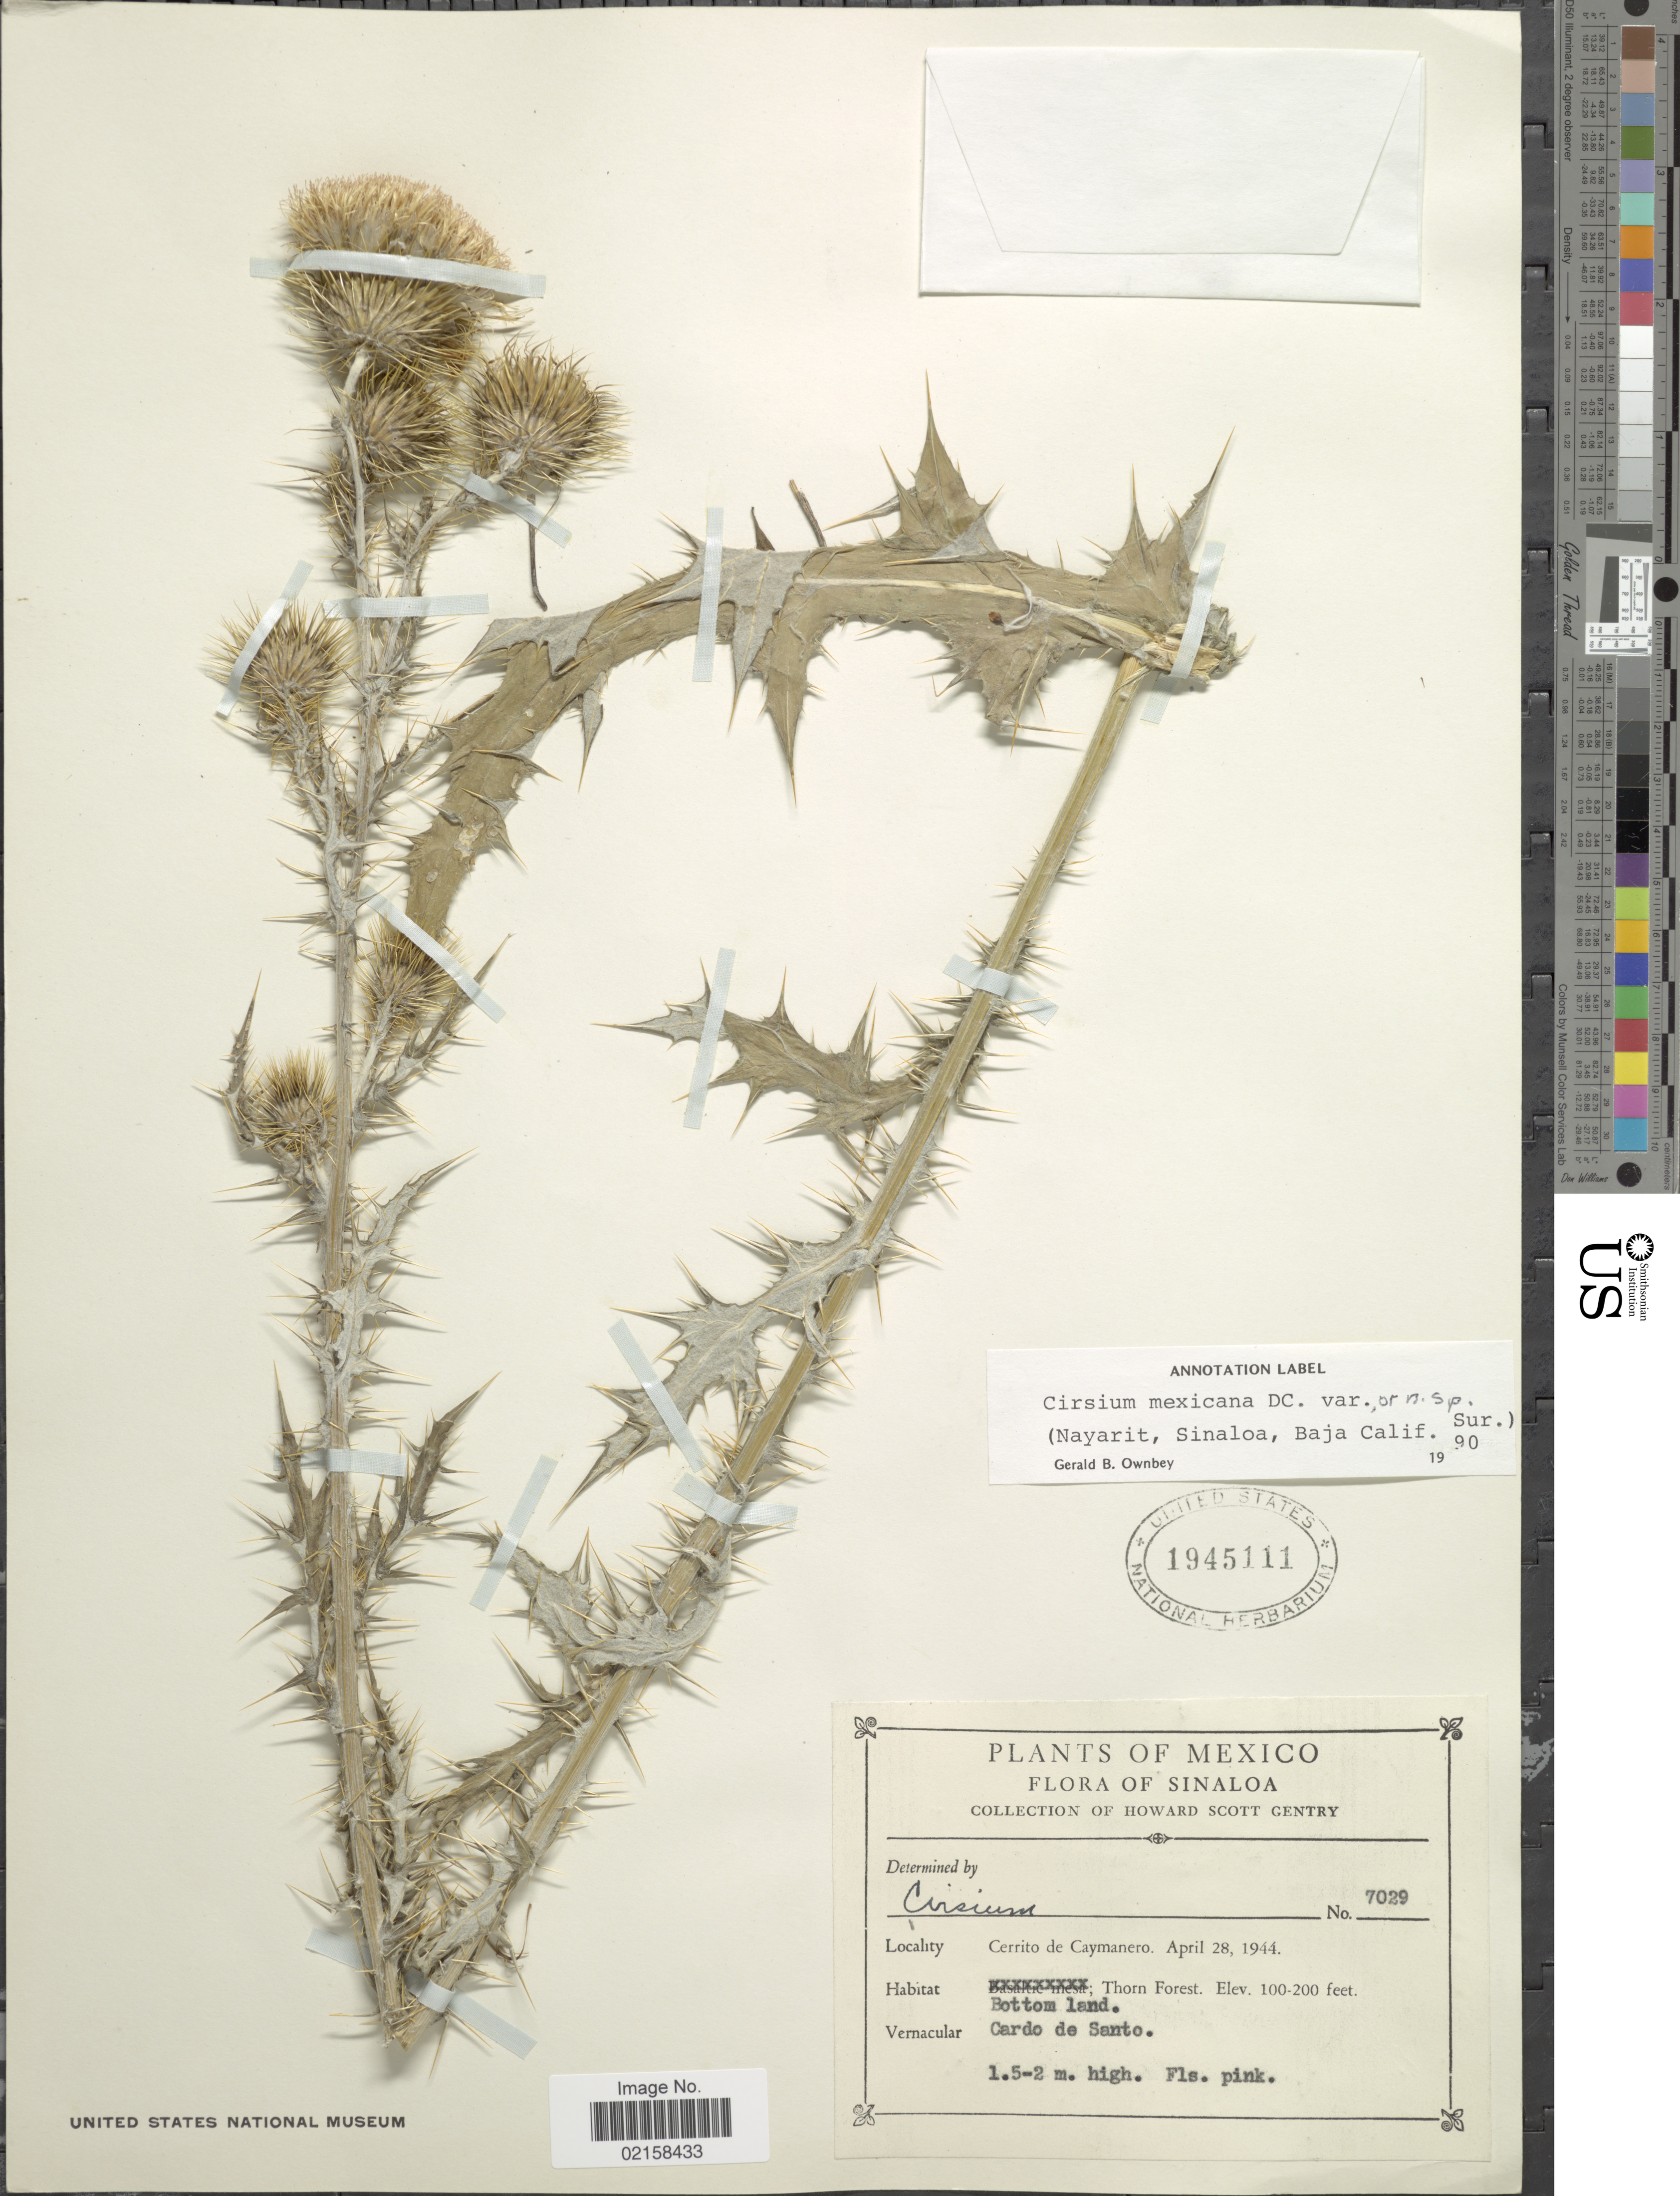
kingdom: Plantae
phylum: Tracheophyta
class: Magnoliopsida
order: Asterales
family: Asteraceae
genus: Cirsium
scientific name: Cirsium mexicanum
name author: DC.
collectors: H. S. Gentry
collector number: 7029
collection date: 1944-04-28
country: Mexico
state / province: Sinaloa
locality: Cerrito de Caymanero, Thorn Forest, Bottom Land, Garde de Santo.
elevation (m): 30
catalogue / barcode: US 1945111